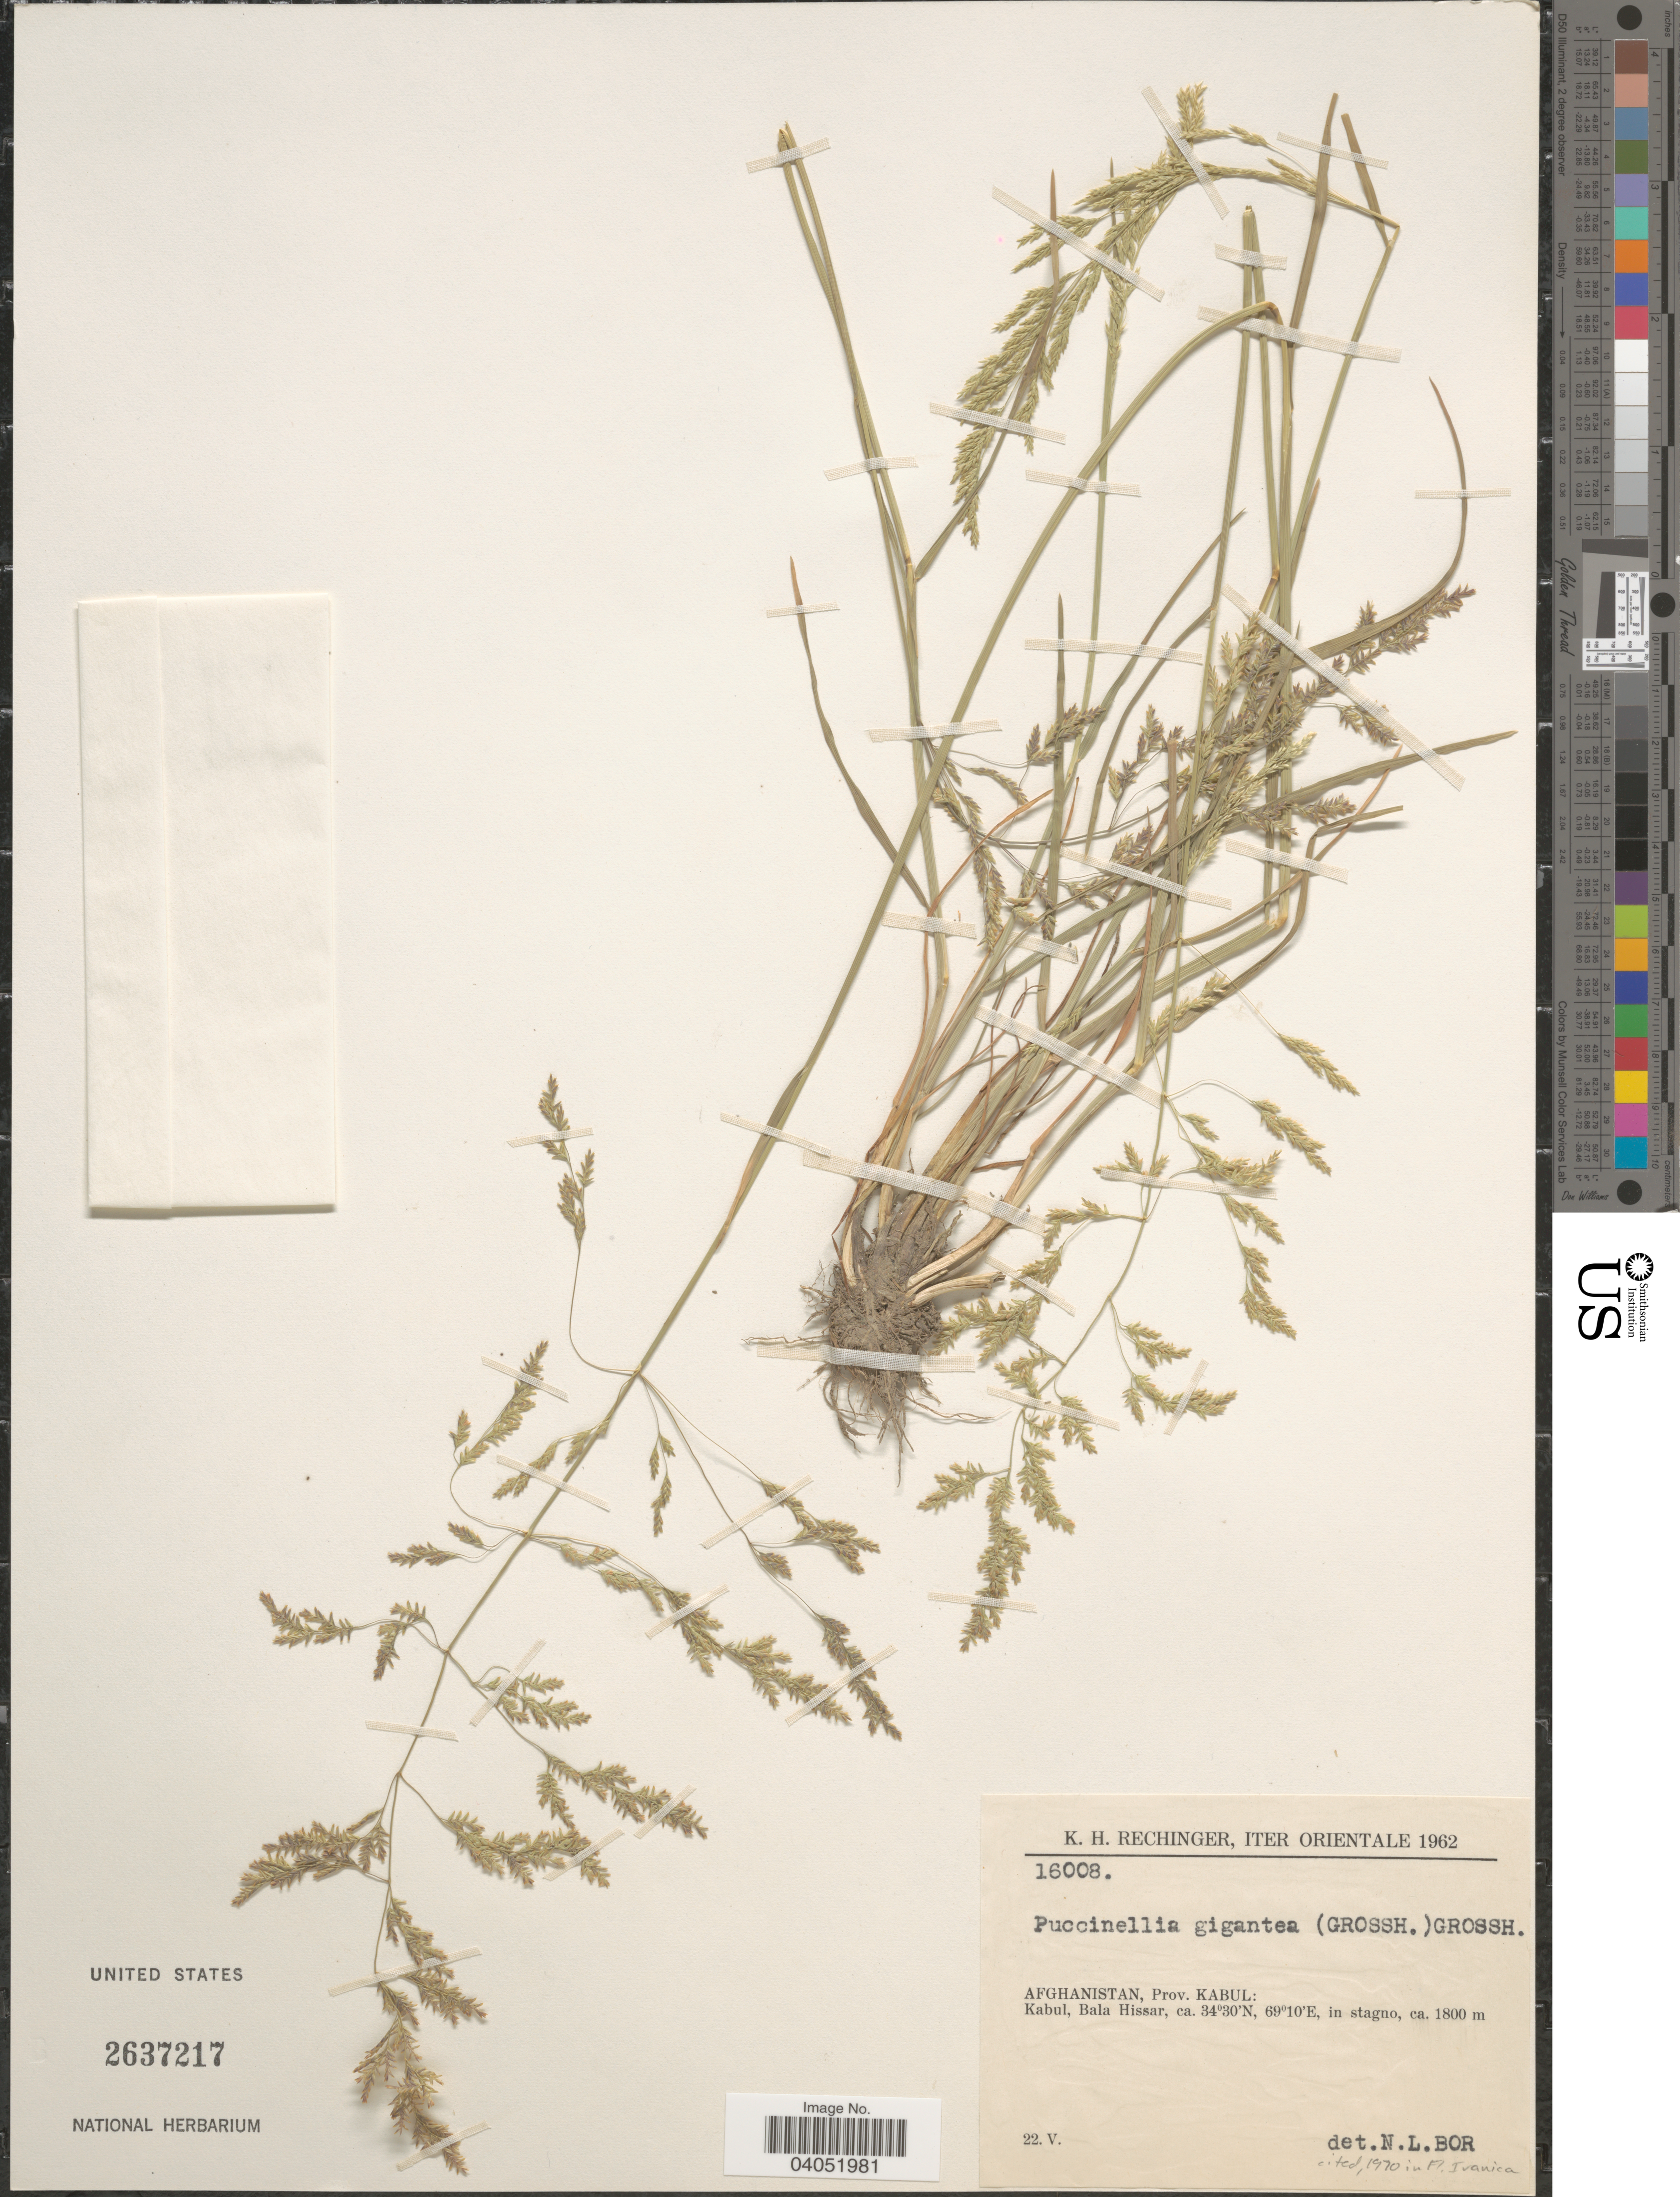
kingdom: Plantae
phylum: Tracheophyta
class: Liliopsida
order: Poales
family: Poaceae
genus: Puccinellia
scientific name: Puccinellia gigantea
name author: (Grossh.) Grossh.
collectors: K. H. Rechinger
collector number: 16008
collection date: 1962-05-22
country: Afghanistan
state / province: Kabul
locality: Iter Orientale. Kabul, Bala Hissar.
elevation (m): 1800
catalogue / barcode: US 2637217